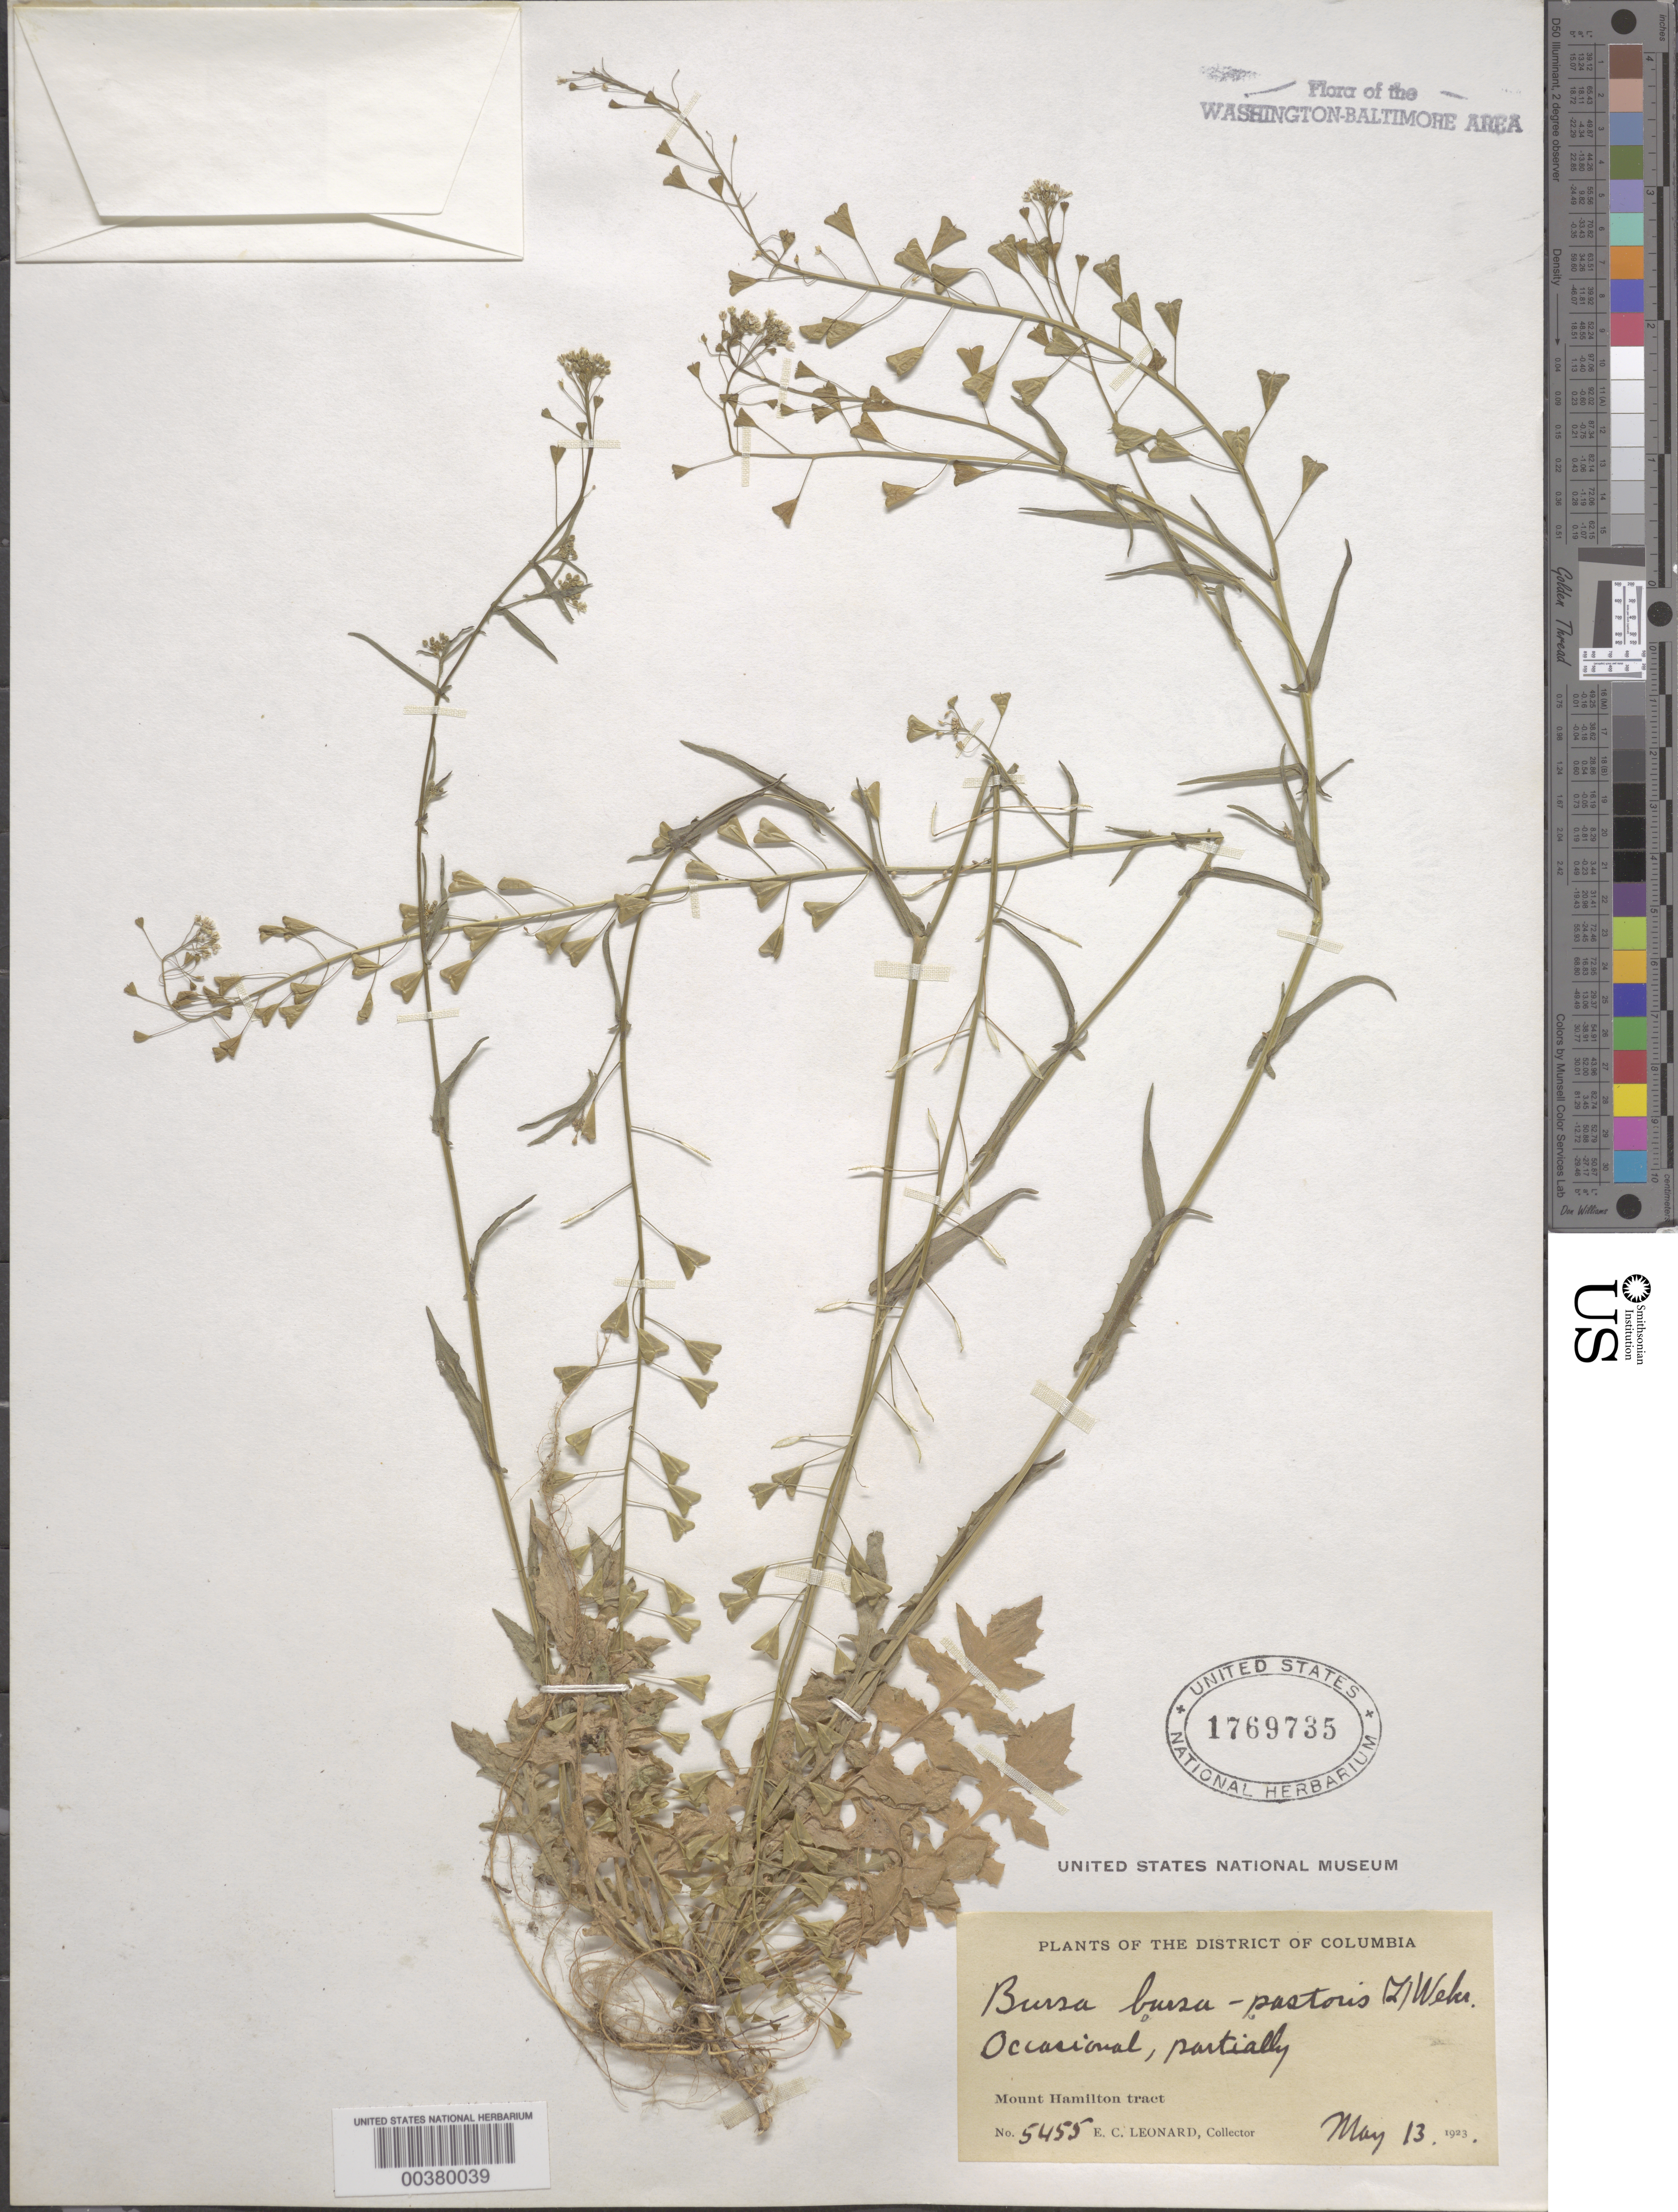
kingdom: Plantae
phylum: Tracheophyta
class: Magnoliopsida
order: Brassicales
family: Brassicaceae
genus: Capsella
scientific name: Capsella bursa-pastoris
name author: (L.) Medik.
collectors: E. C. Leonard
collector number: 5455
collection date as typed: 13 May 1923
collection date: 1923-05-13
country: United States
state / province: District of Columbia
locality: Mount Hamilton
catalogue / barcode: US 1769735